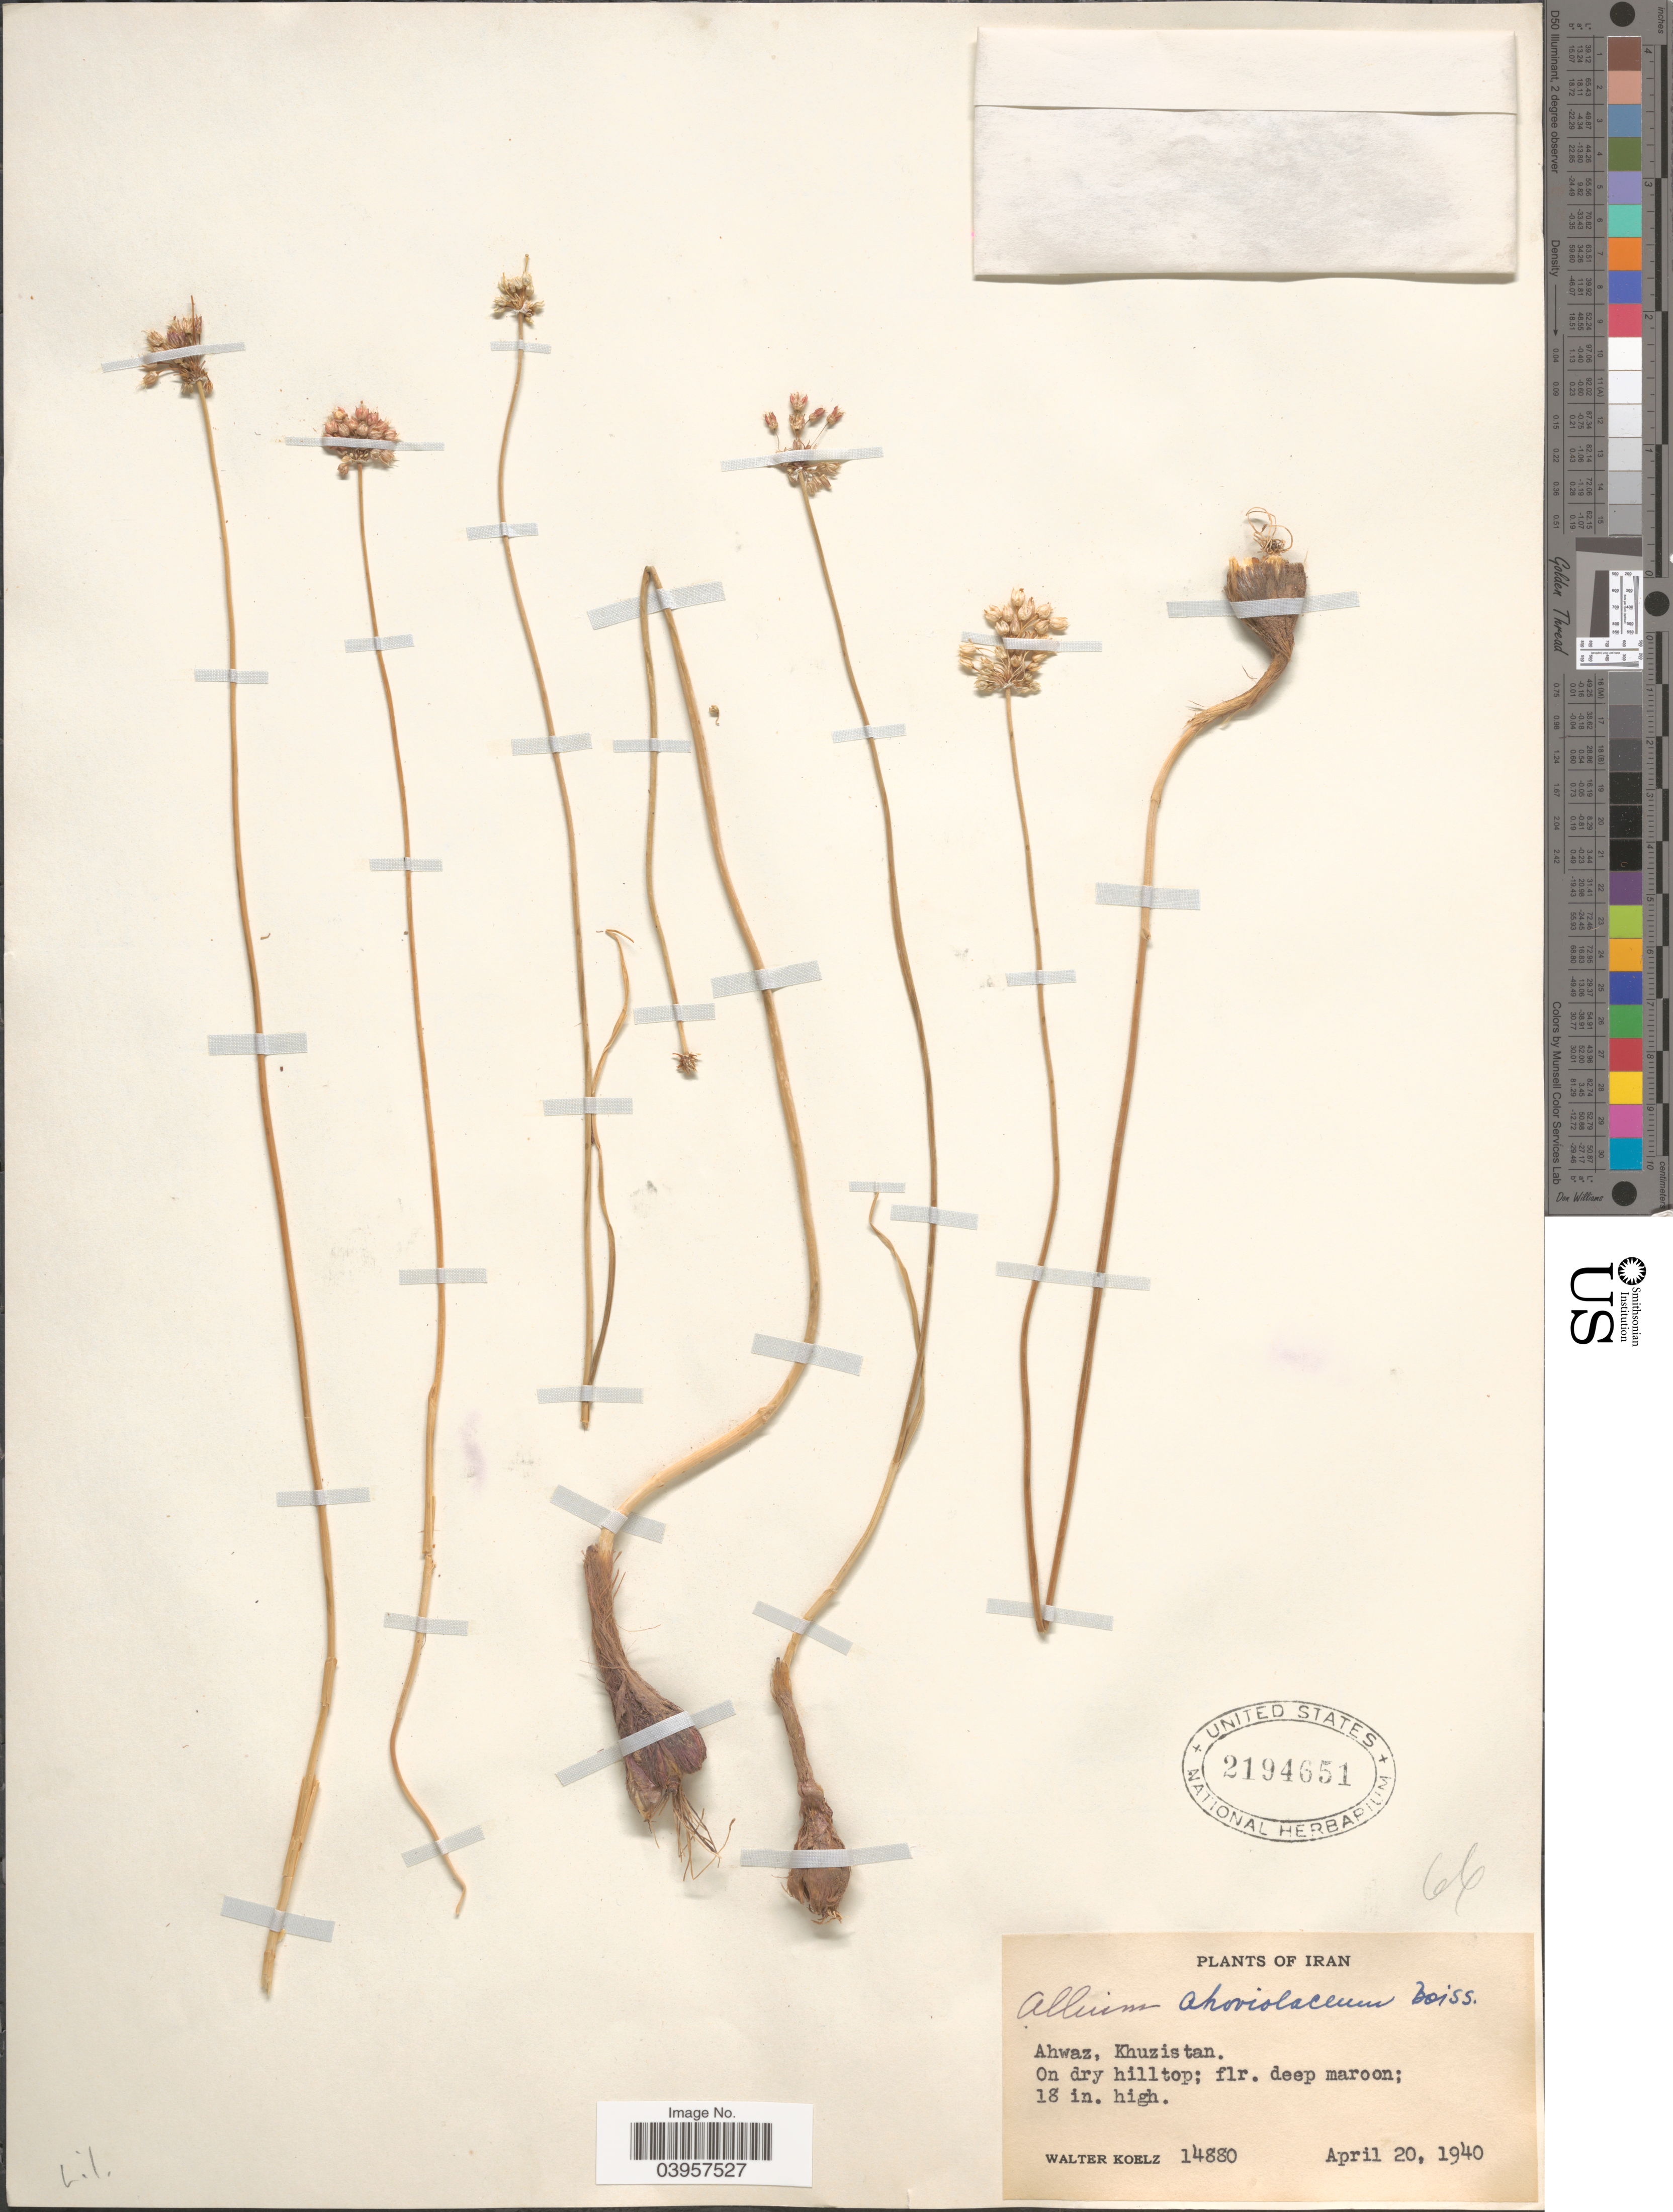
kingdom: Plantae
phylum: Tracheophyta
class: Liliopsida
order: Asparagales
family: Amaryllidaceae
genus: Allium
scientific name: Allium atroviolaceum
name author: Boiss.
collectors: W. N. Koelz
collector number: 14880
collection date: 1940-04-20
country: Iran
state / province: Khuzestan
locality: Ahwaz, Khuzistan.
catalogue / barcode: US 2194651